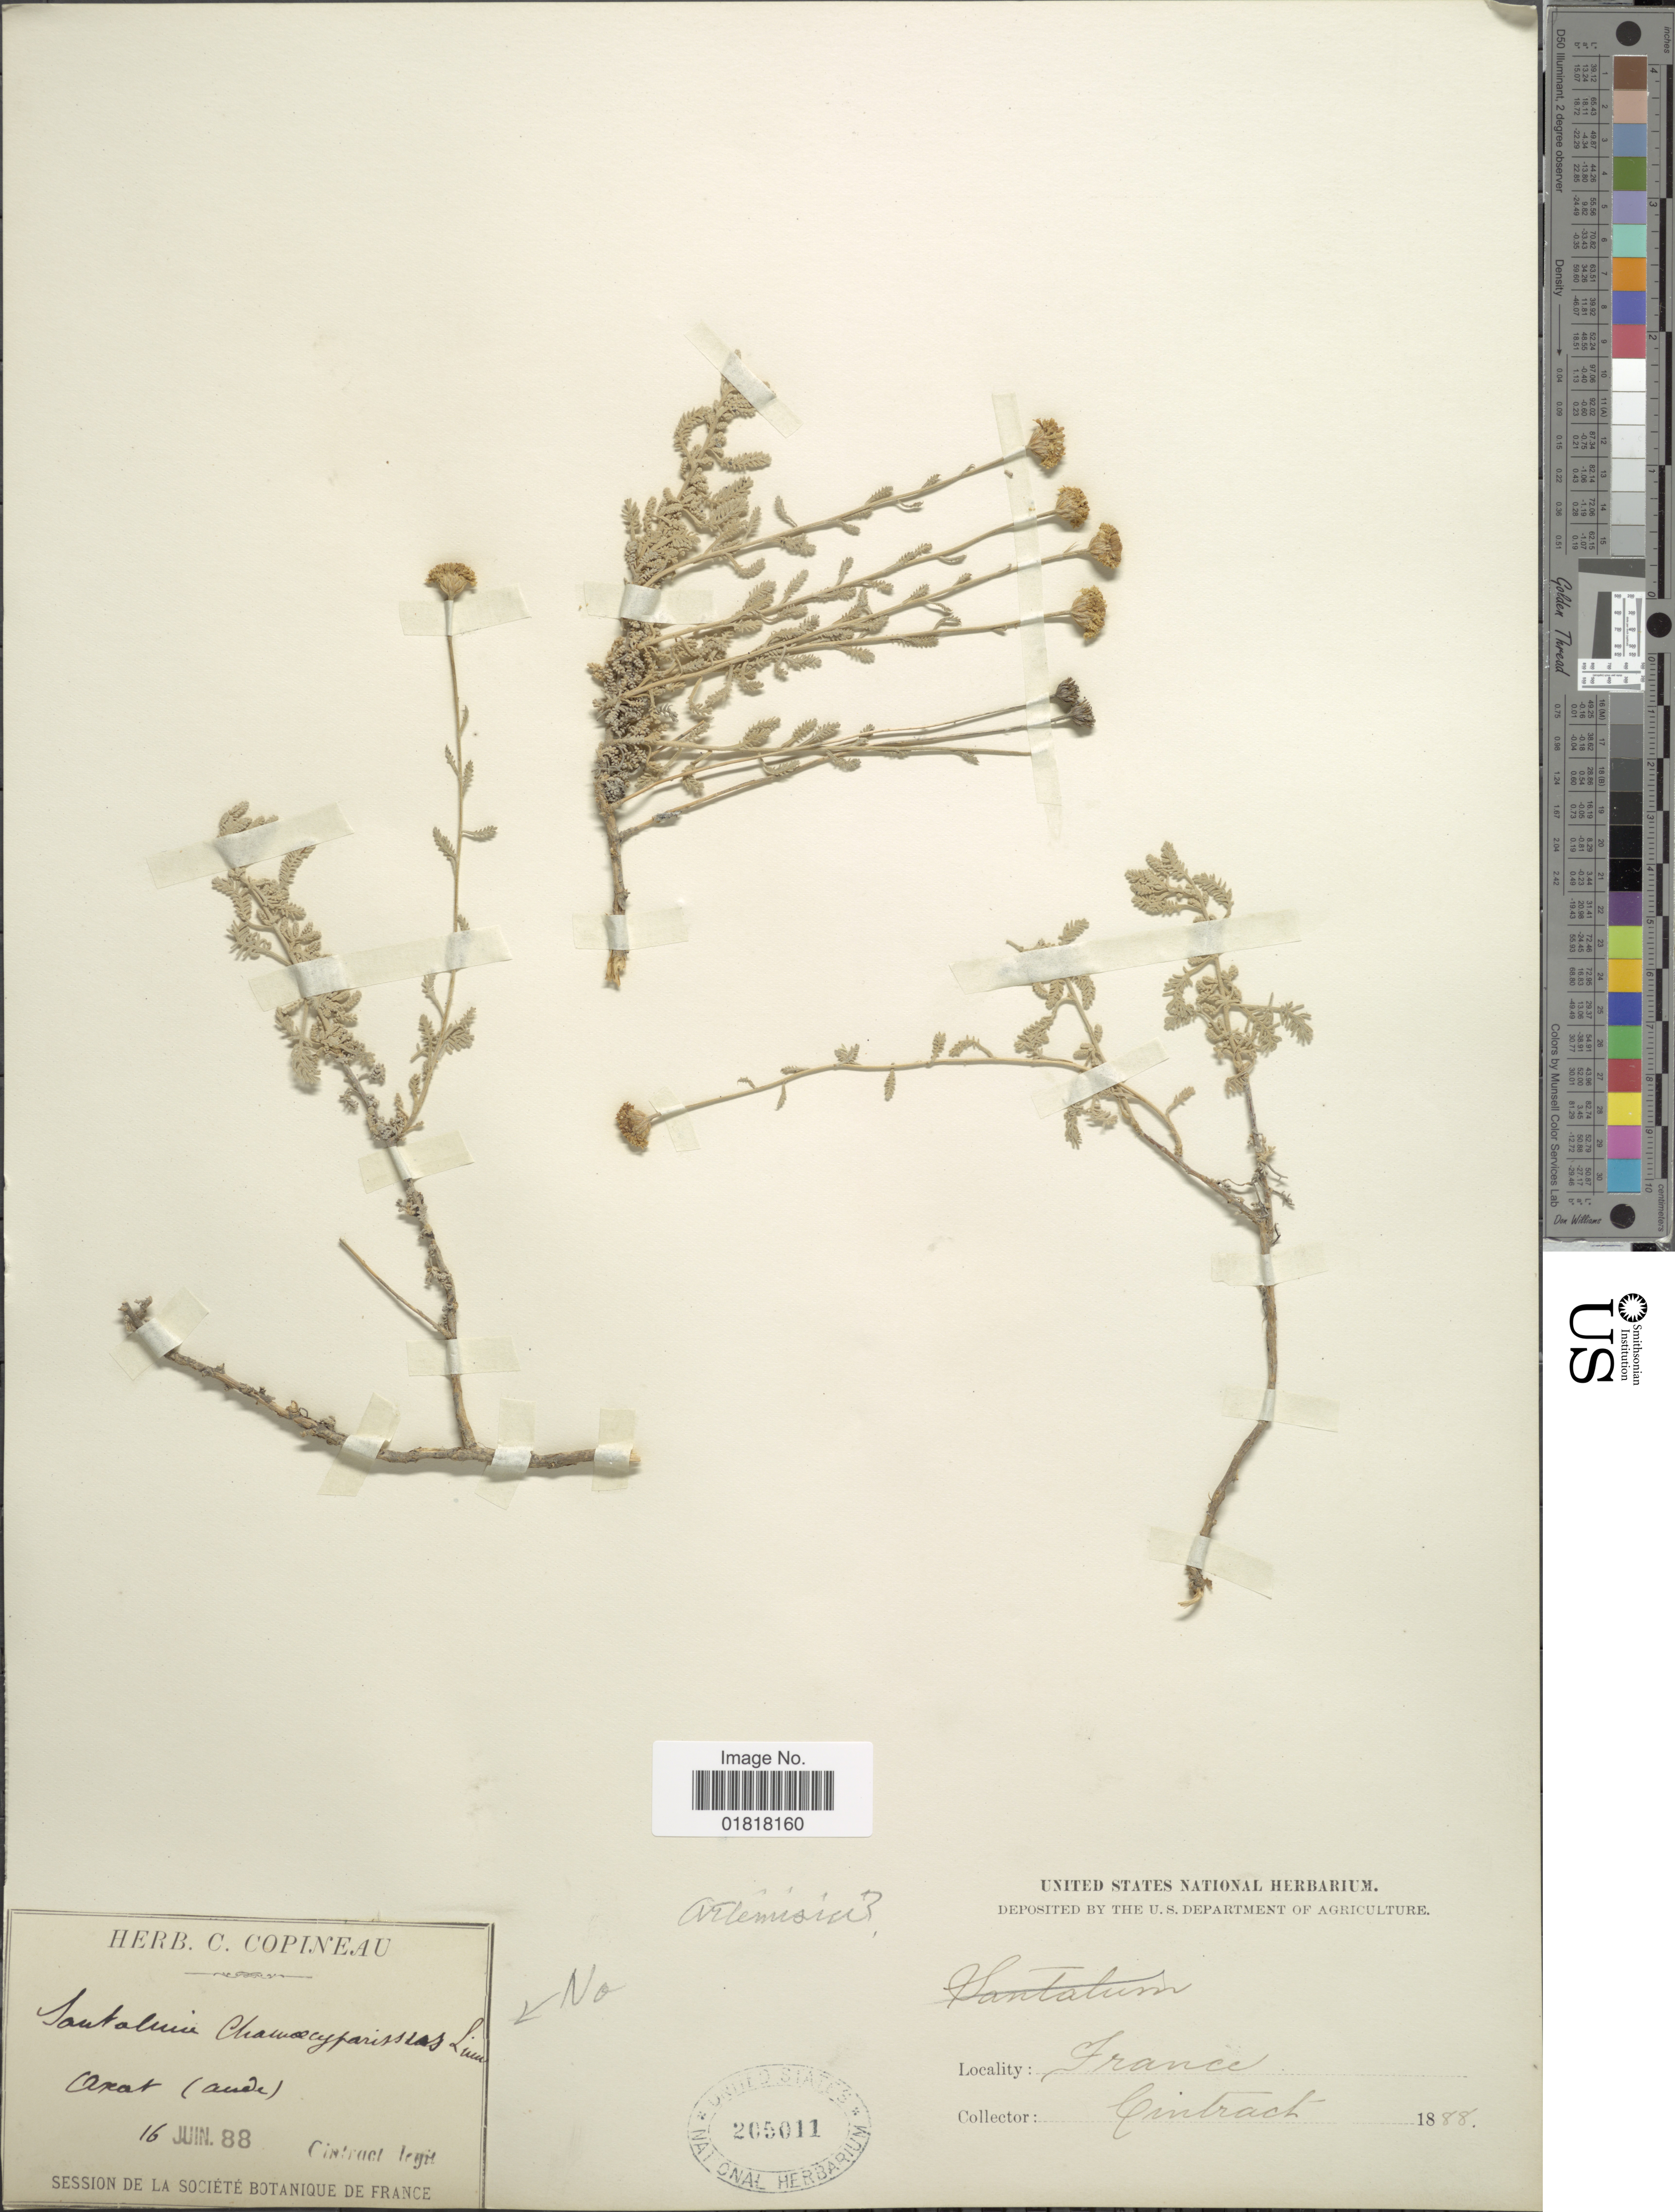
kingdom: Plantae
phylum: Tracheophyta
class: Magnoliopsida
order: Asterales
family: Asteraceae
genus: Artemisia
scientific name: Artemisia sp.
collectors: Cintract, --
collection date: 1888-08-16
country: France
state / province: Occitanie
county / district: Aude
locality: Axat (Aude).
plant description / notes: Corrected "Orat (ande)" to "Axat (Aude)."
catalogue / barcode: US 205011